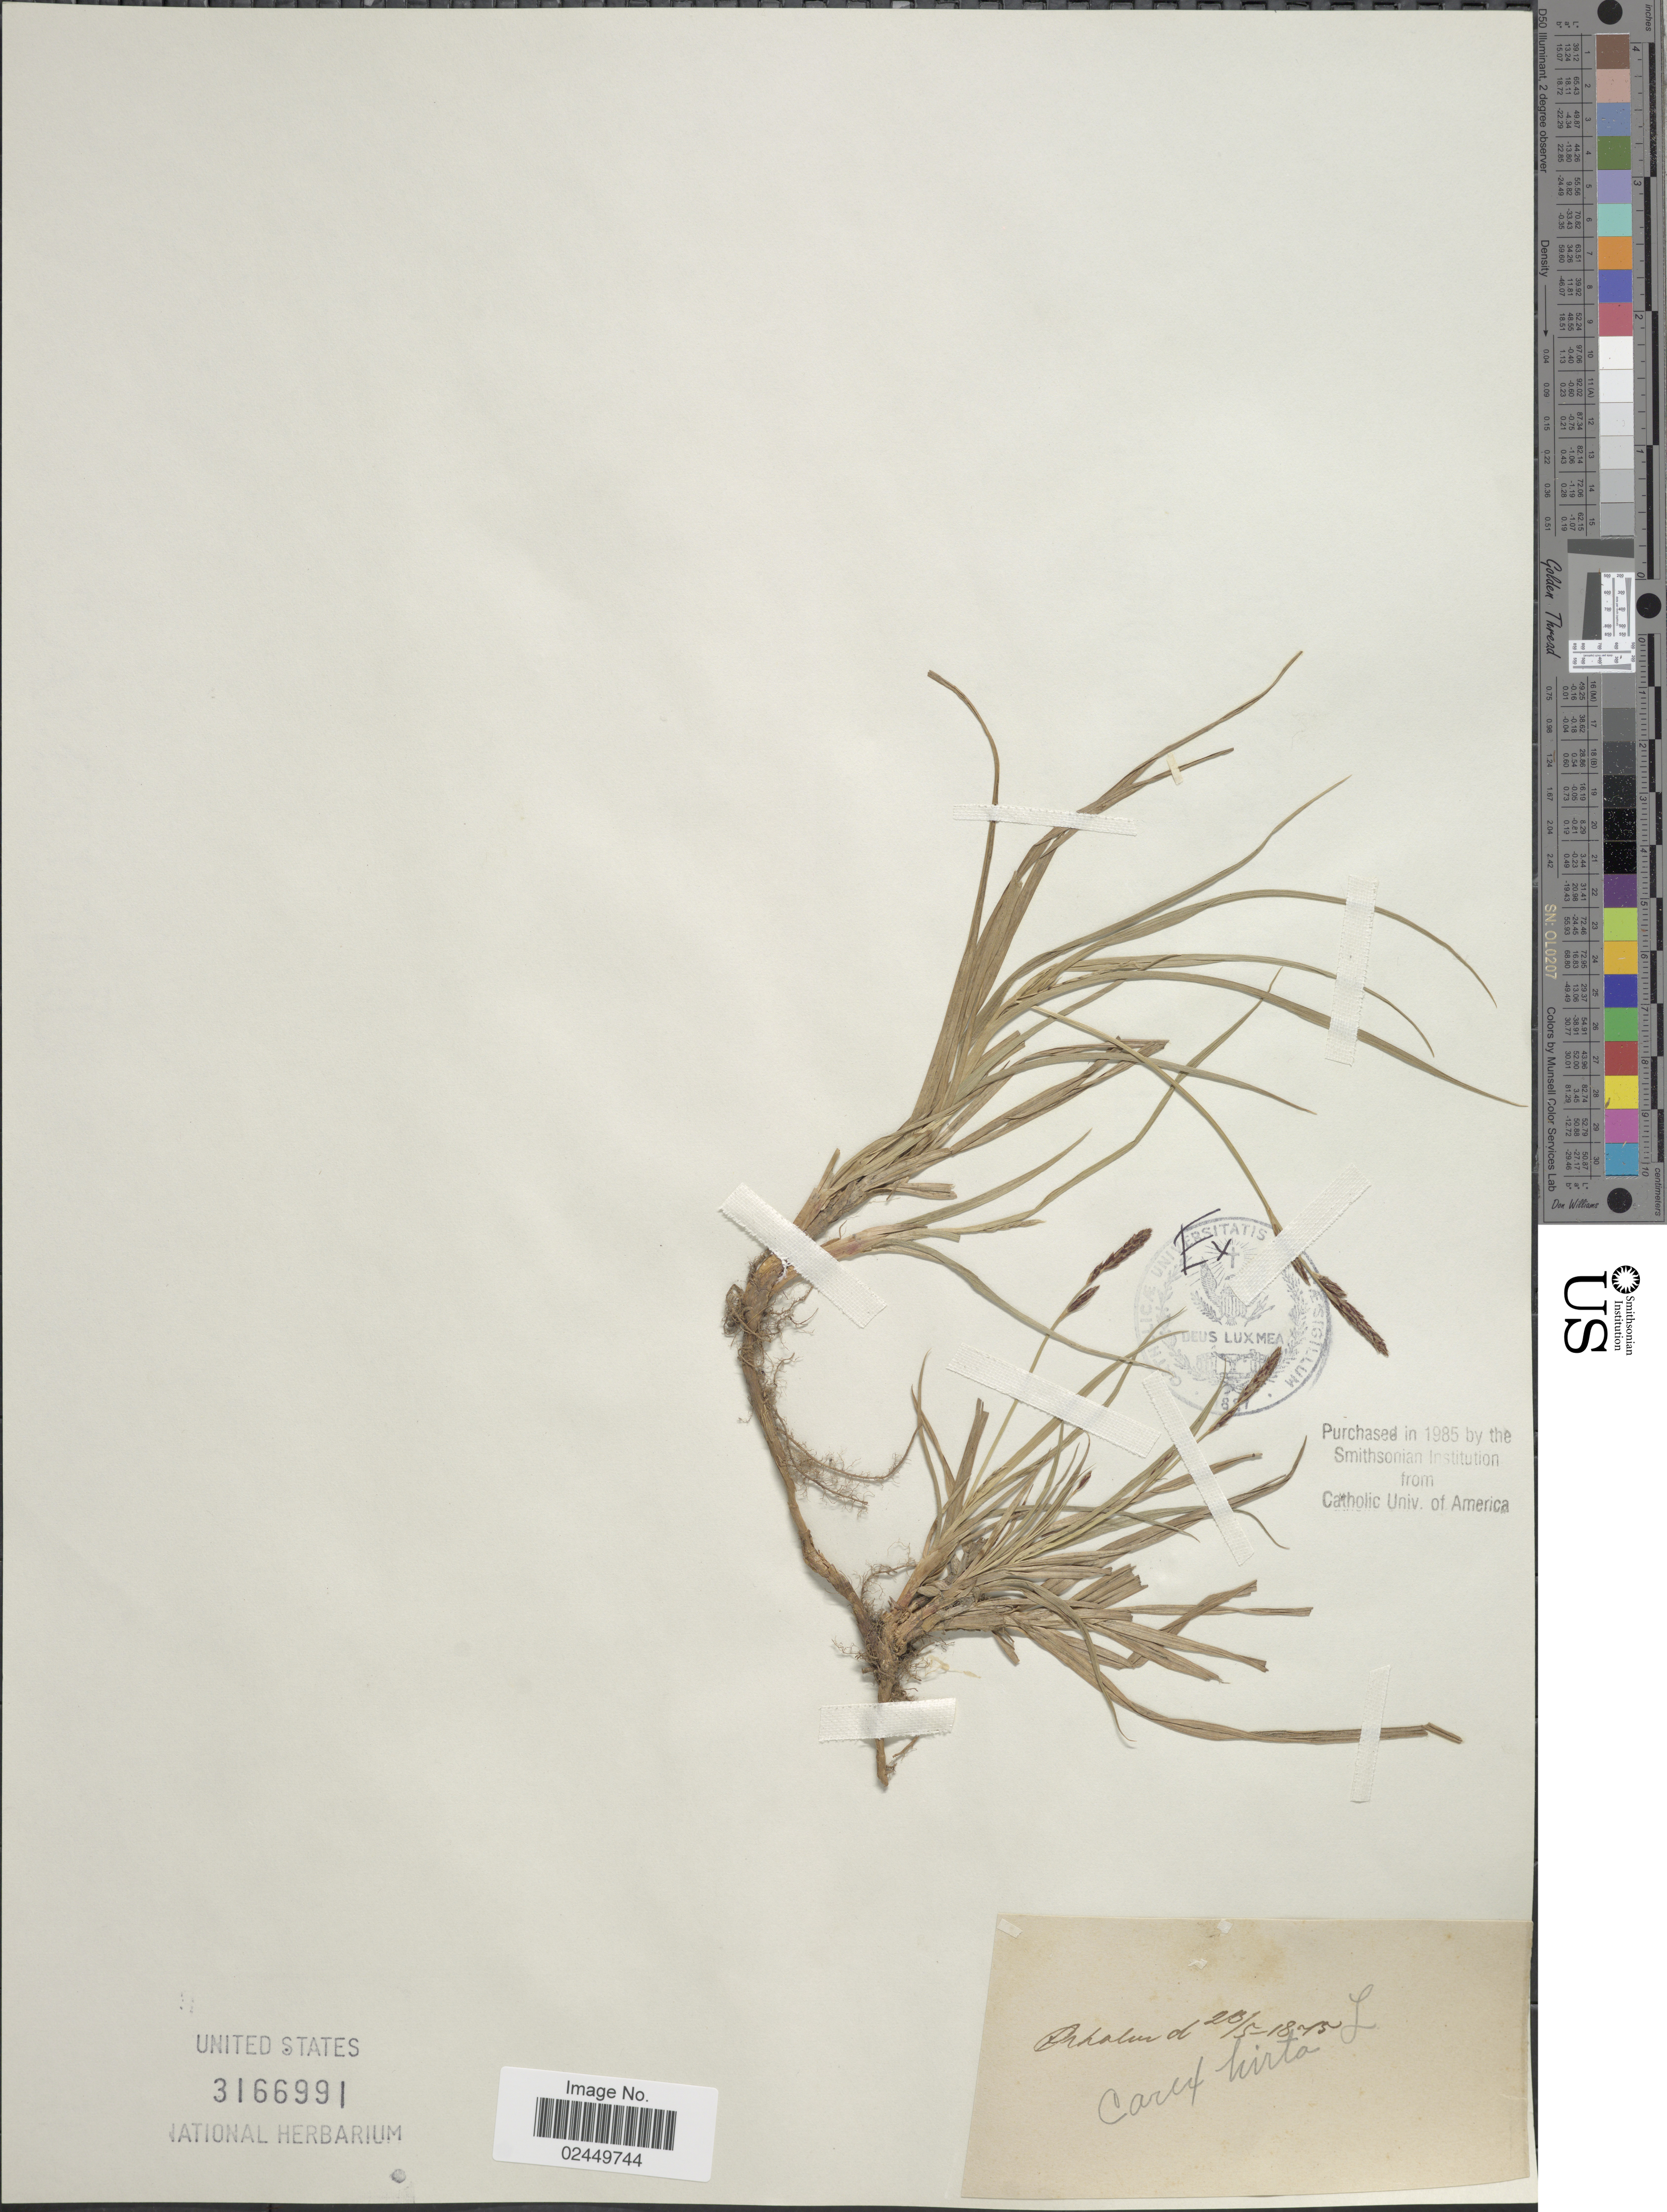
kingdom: Plantae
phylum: Tracheophyta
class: Liliopsida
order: Poales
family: Cyperaceae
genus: Carex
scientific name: Carex hirta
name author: L.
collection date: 1875-05-23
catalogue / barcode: US 3166991